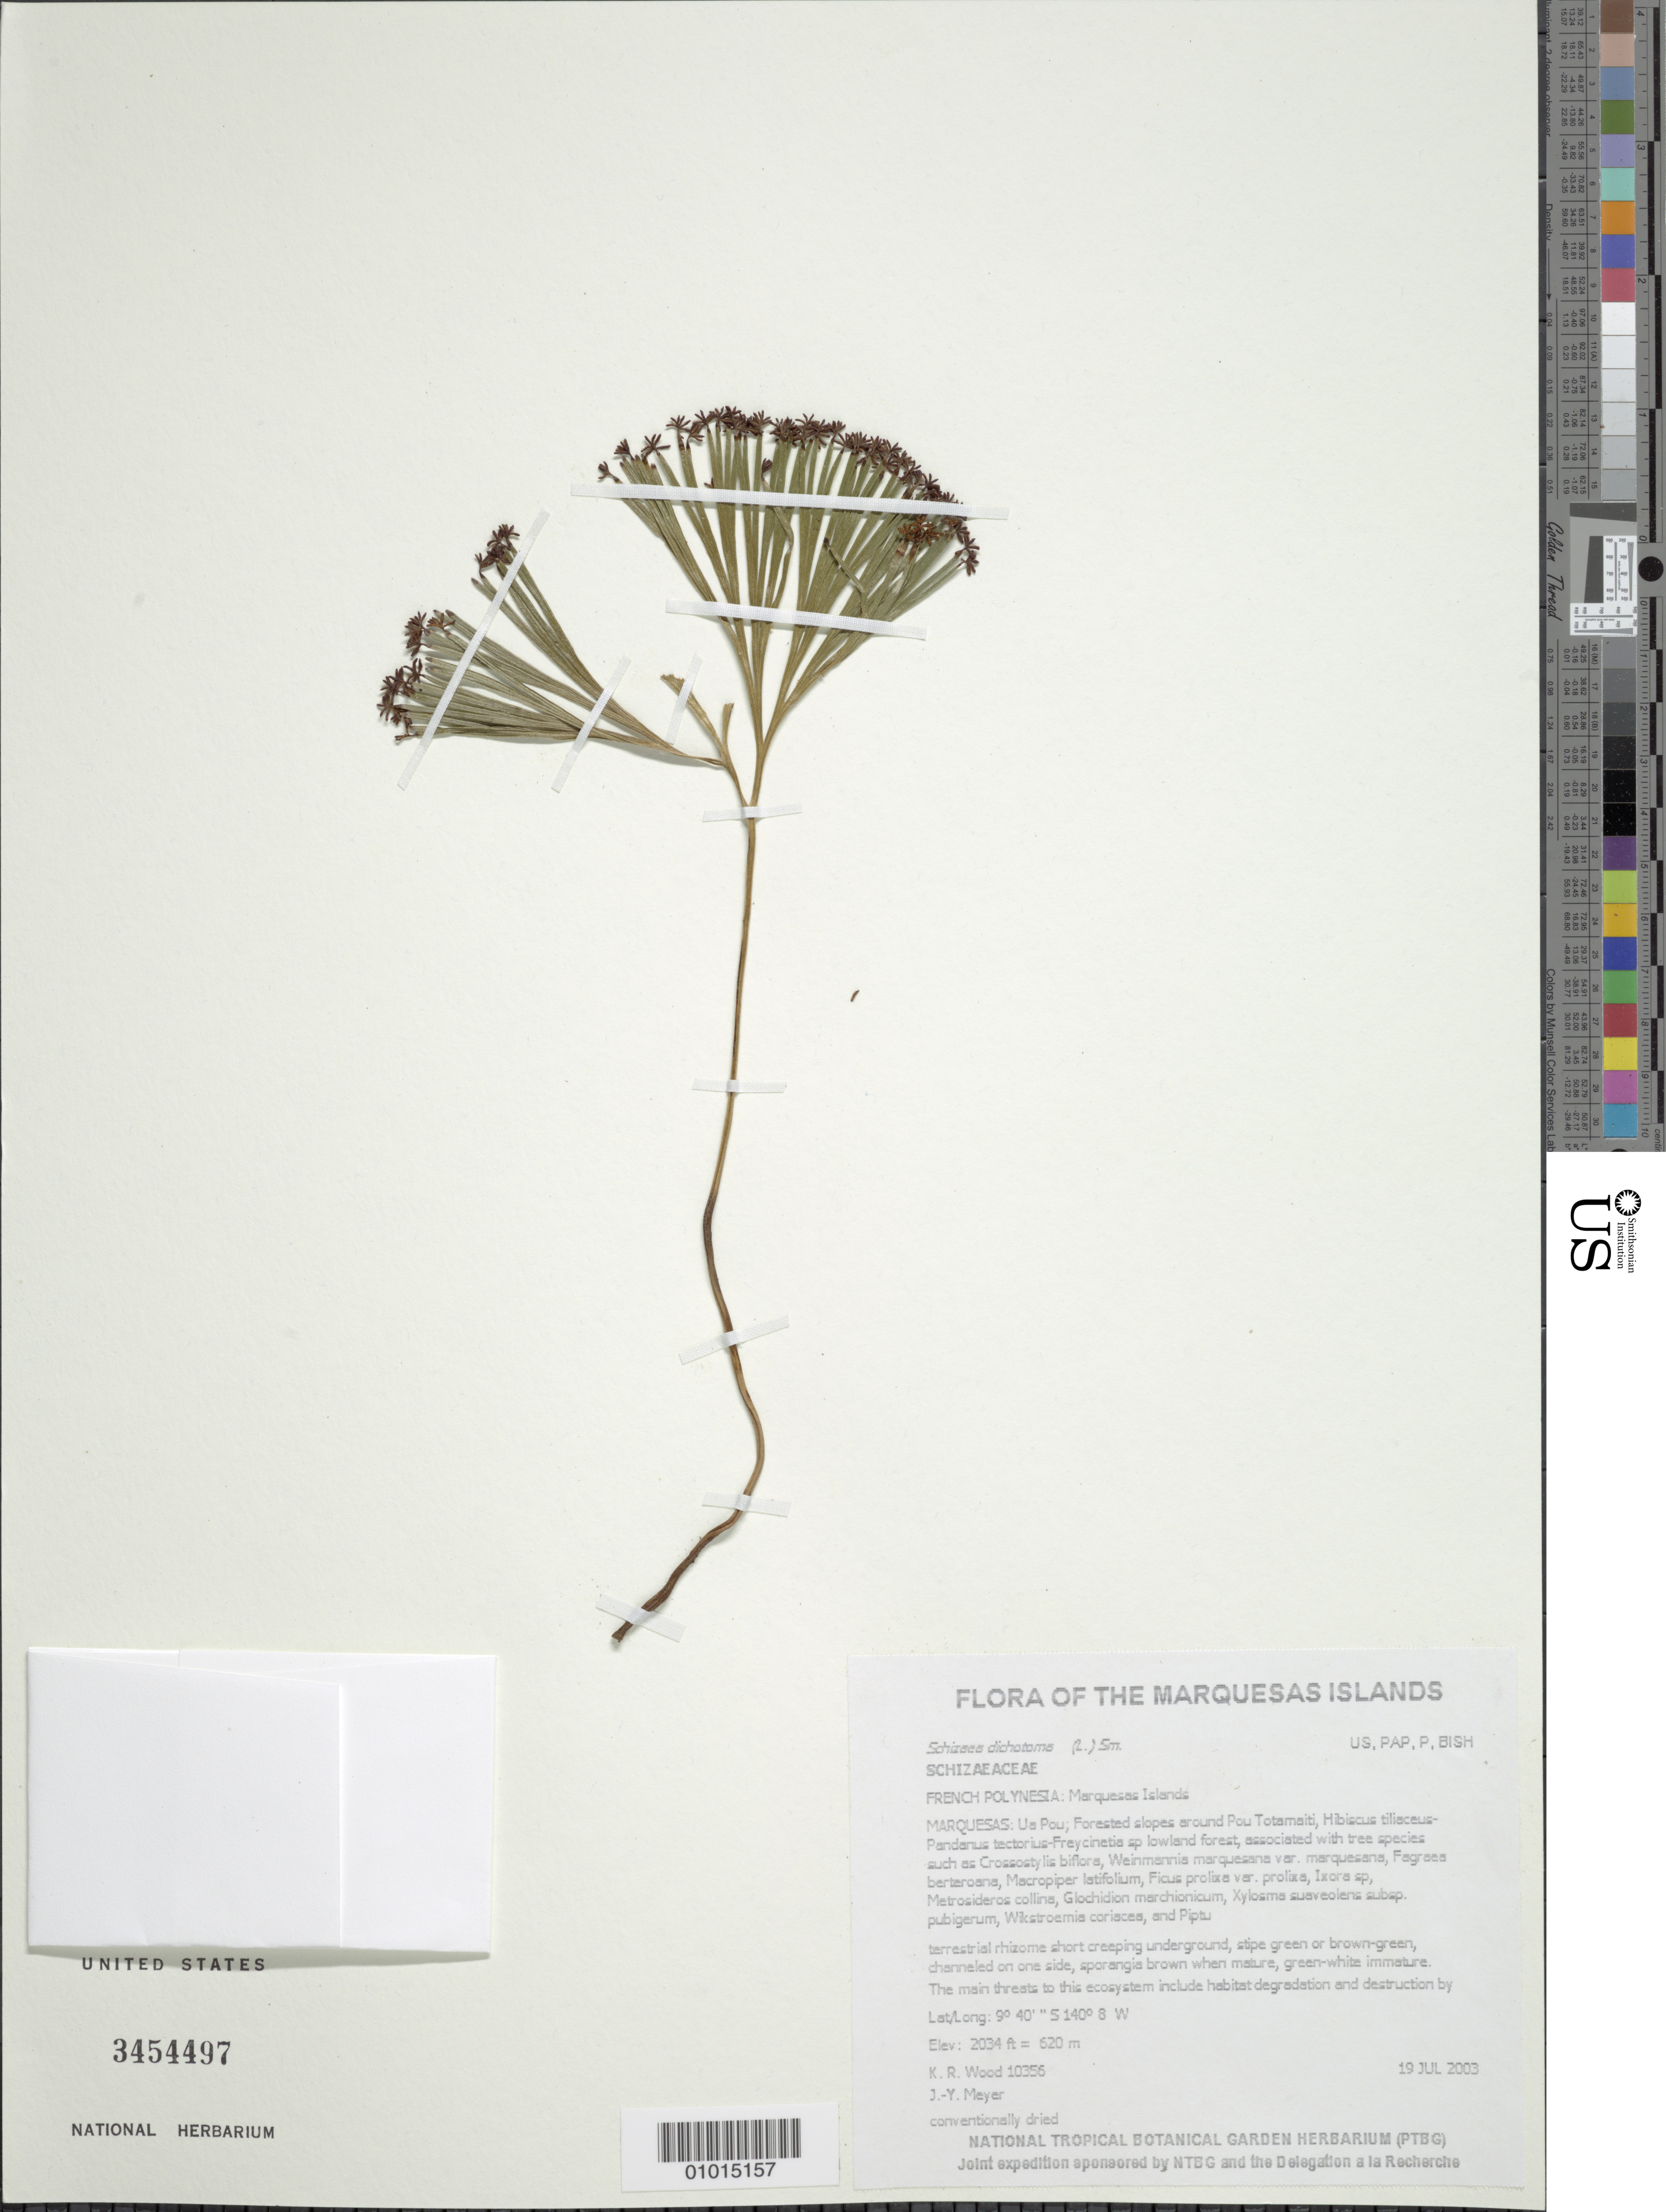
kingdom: Plantae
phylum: Tracheophyta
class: Polypodiopsida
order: Schizaeales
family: Schizaeaceae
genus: Schizaea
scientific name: Schizaea dichotoma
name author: (L.) J. Sm.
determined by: Wood, Kenneth R.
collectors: K. R. Wood & J.-Y. Meyer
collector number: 10356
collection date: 2003-07-19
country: French Polynesia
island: Ua Pou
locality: Forested slopes around Pou Totamaiti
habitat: Hibiscus tiliaceus - Pandanus tectorius - Freycinetia sp lowland forest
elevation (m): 620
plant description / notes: Habitat degradation and destruction by feral pigs, catastrophic extinction through environmental events, predation by rats that eat seeds, competition with non-native plant taxa such as Ageratum conyzoides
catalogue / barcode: US 3454497